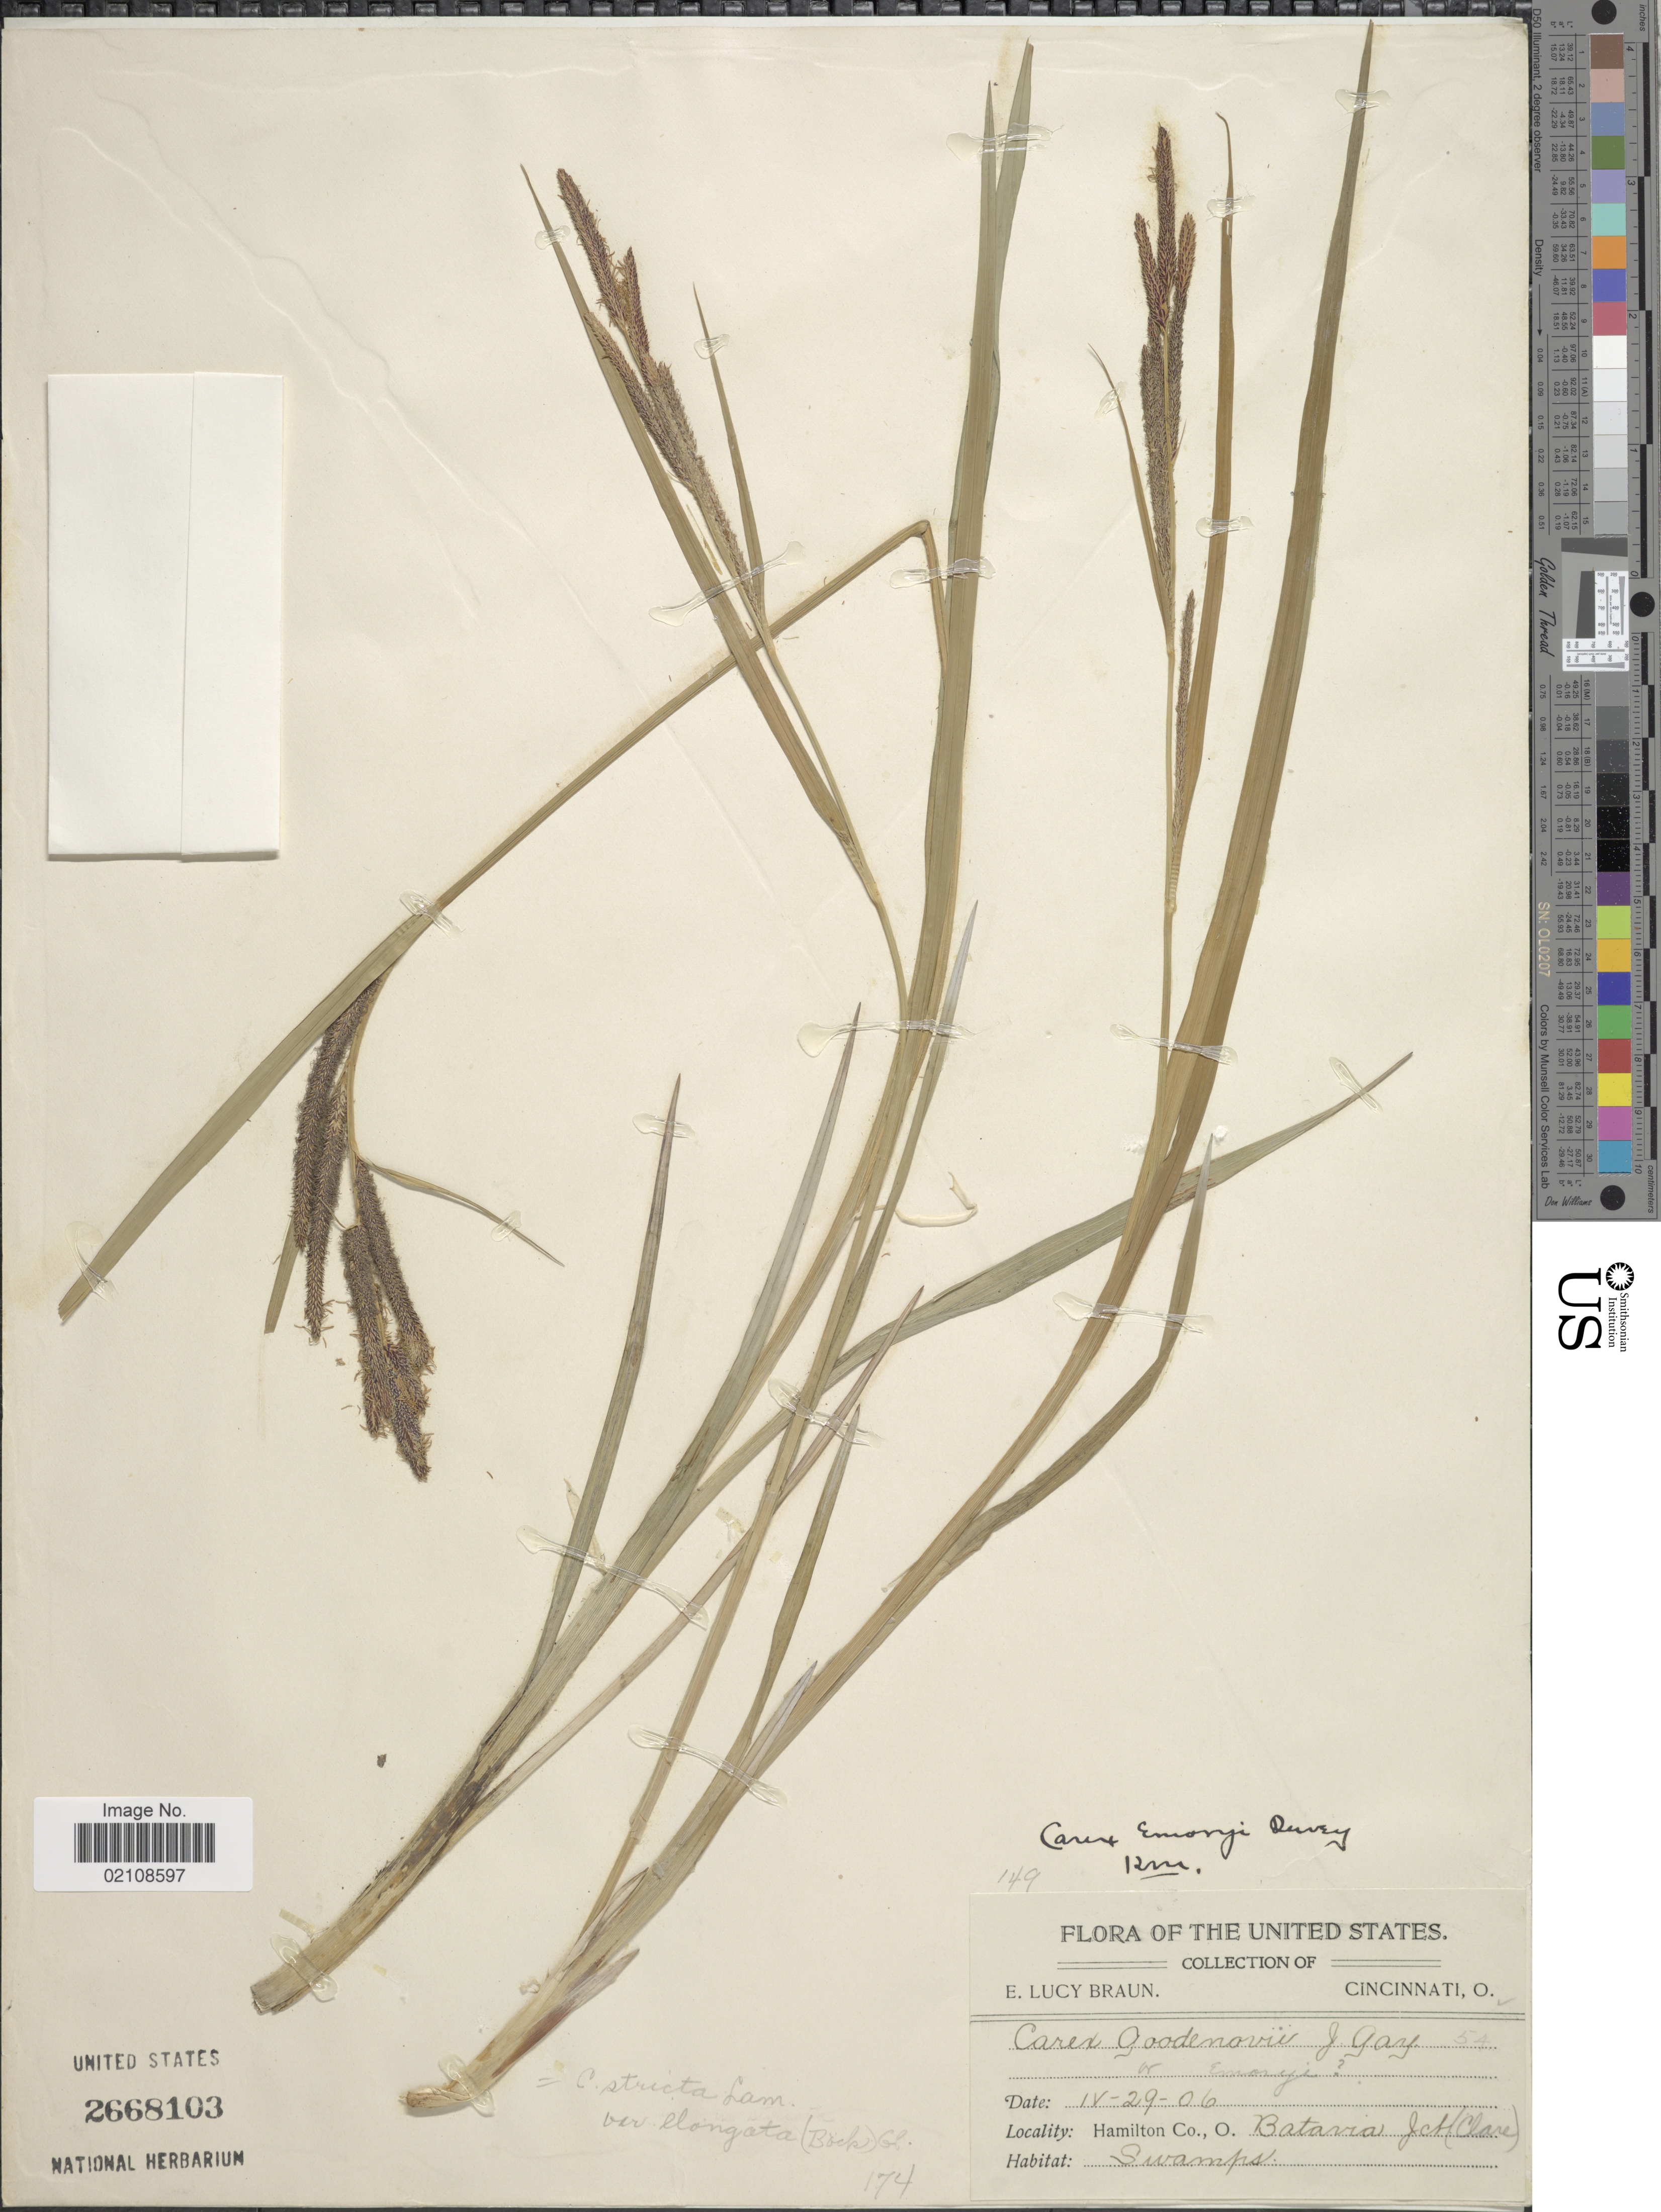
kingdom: Plantae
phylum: Tracheophyta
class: Liliopsida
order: Poales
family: Cyperaceae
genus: Carex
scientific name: Carex emoryi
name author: Dewey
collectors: E. L. Braun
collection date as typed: Transcribed d/m/y: 29/4/6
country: United States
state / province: Ohio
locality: Hamilton Co., Batavia Jct. (Clare)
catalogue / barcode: US 2668103